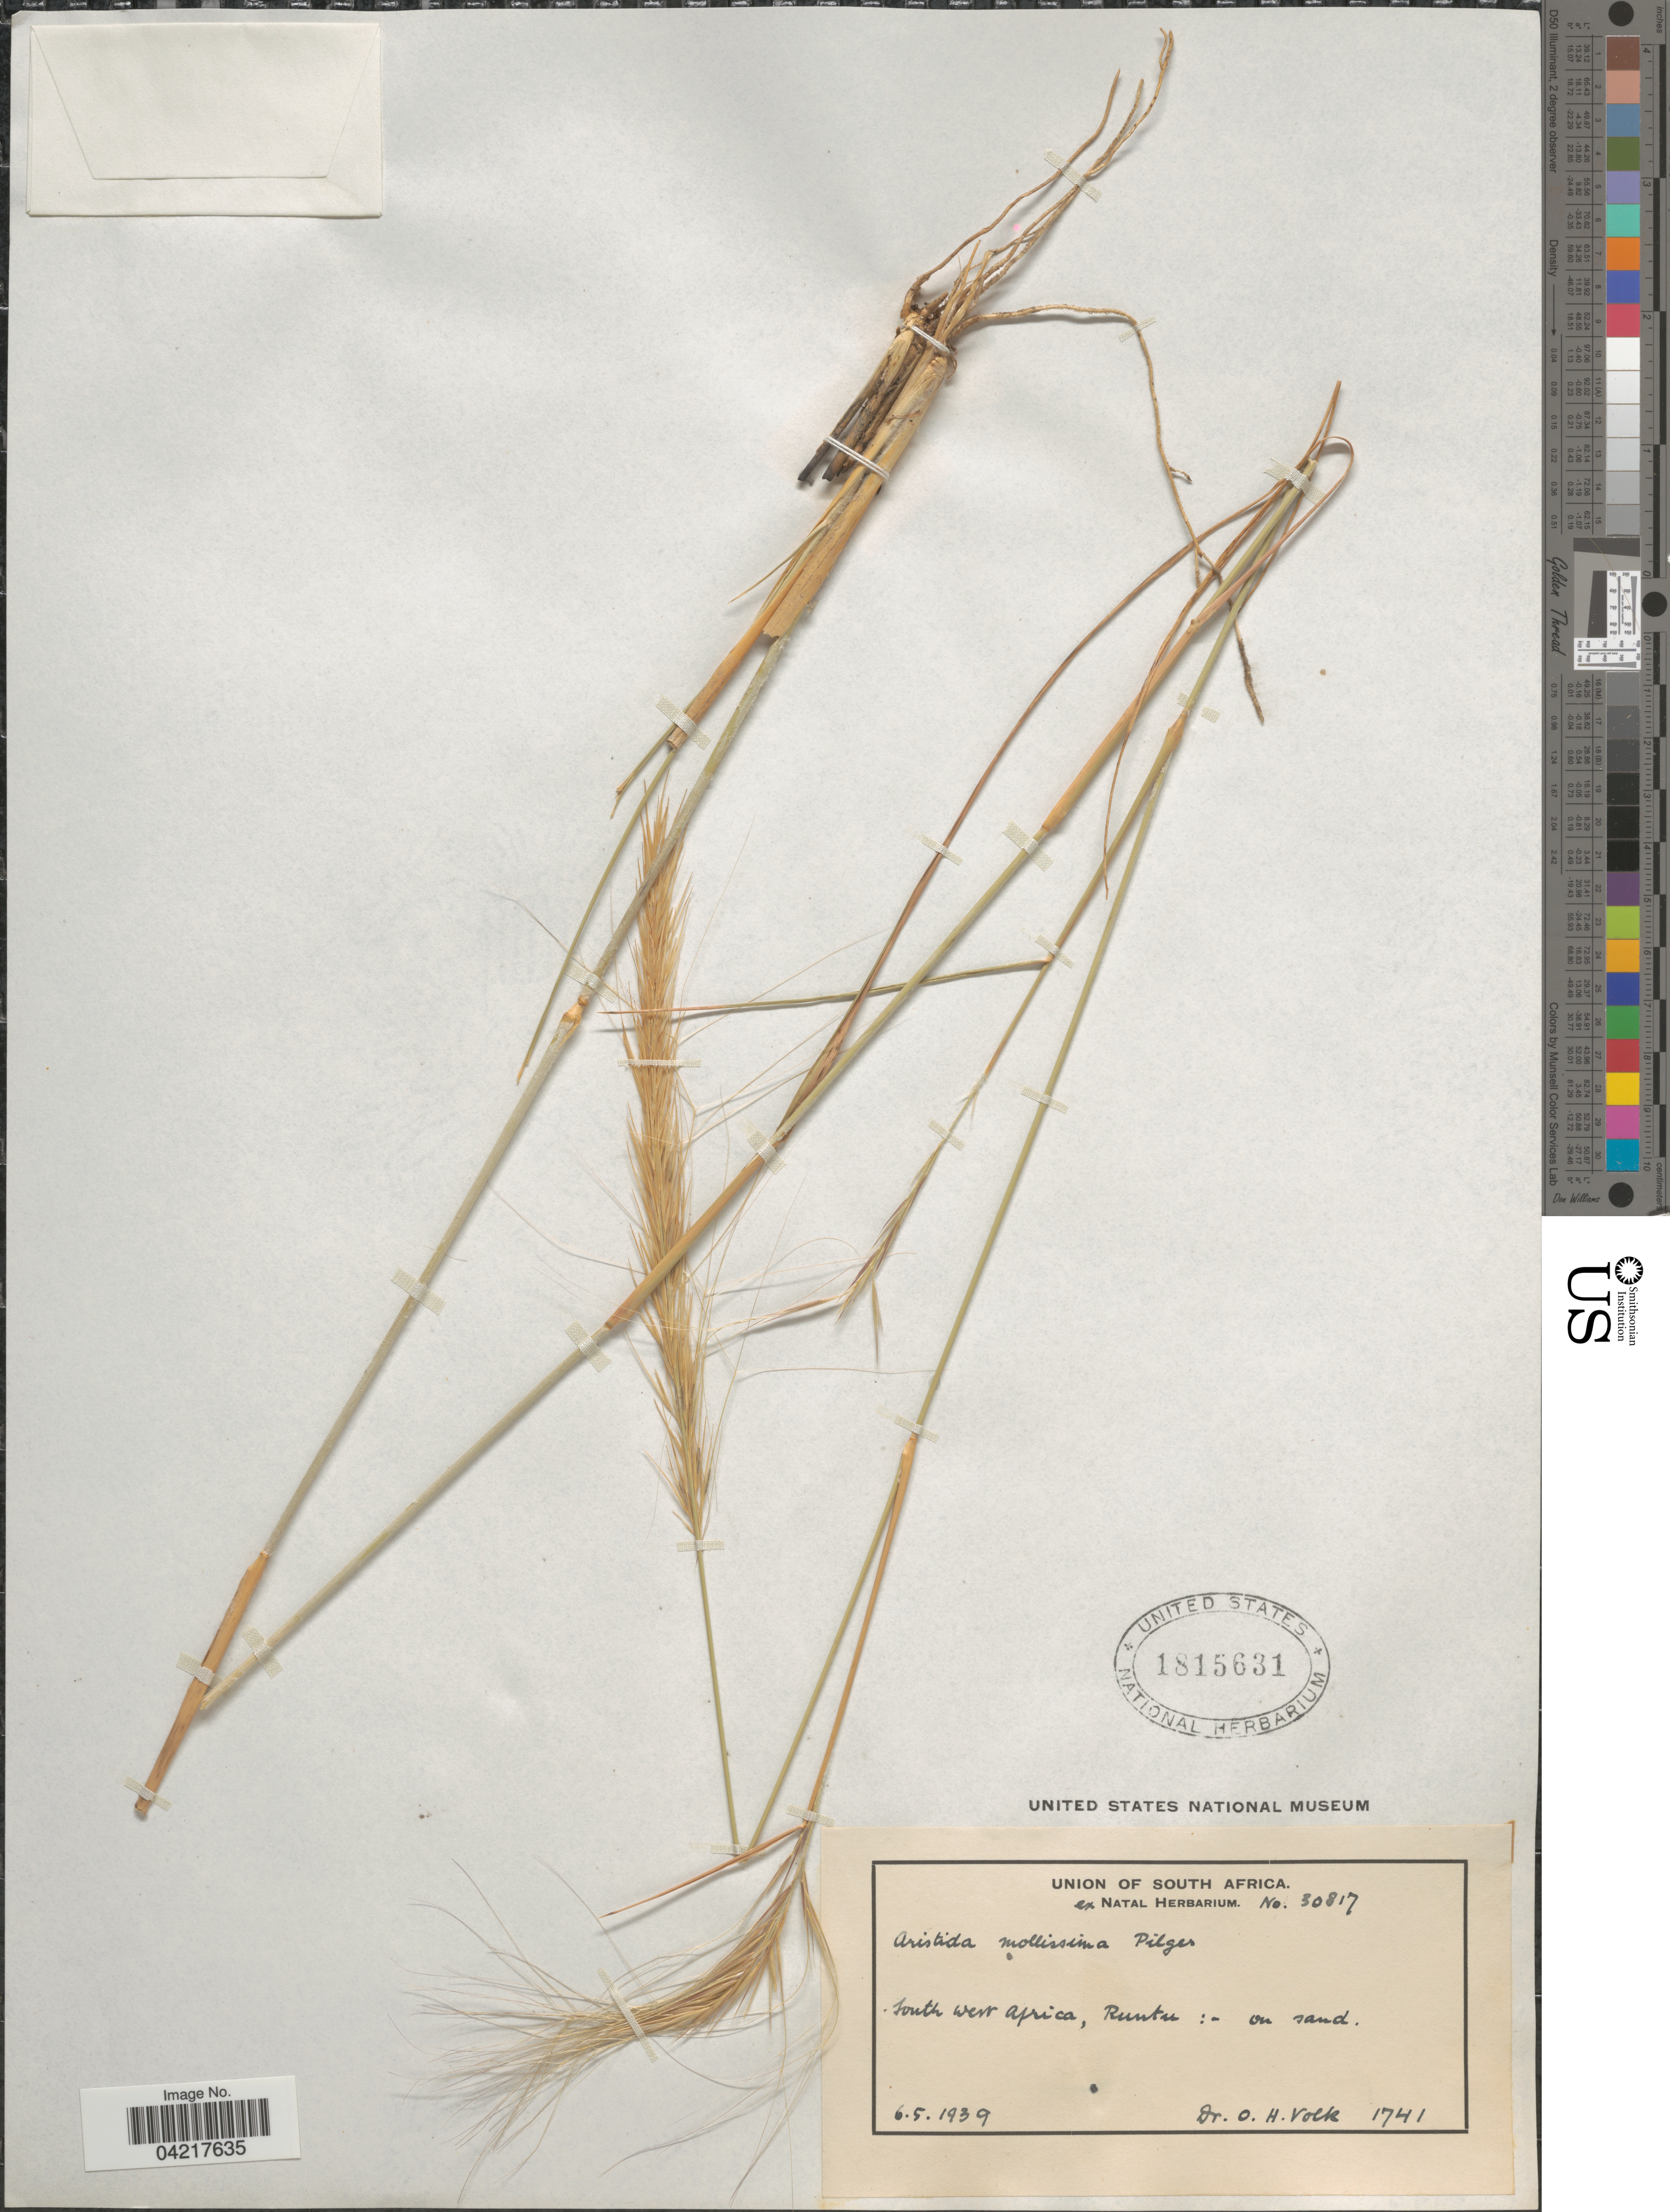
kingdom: Plantae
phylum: Tracheophyta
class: Liliopsida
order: Poales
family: Poaceae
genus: Aristida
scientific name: Aristida mollissima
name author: Pilg.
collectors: O. Volk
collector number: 1741/30817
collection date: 1939-05-06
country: Namibia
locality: South West Africa, Runtu.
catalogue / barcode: US 1815631